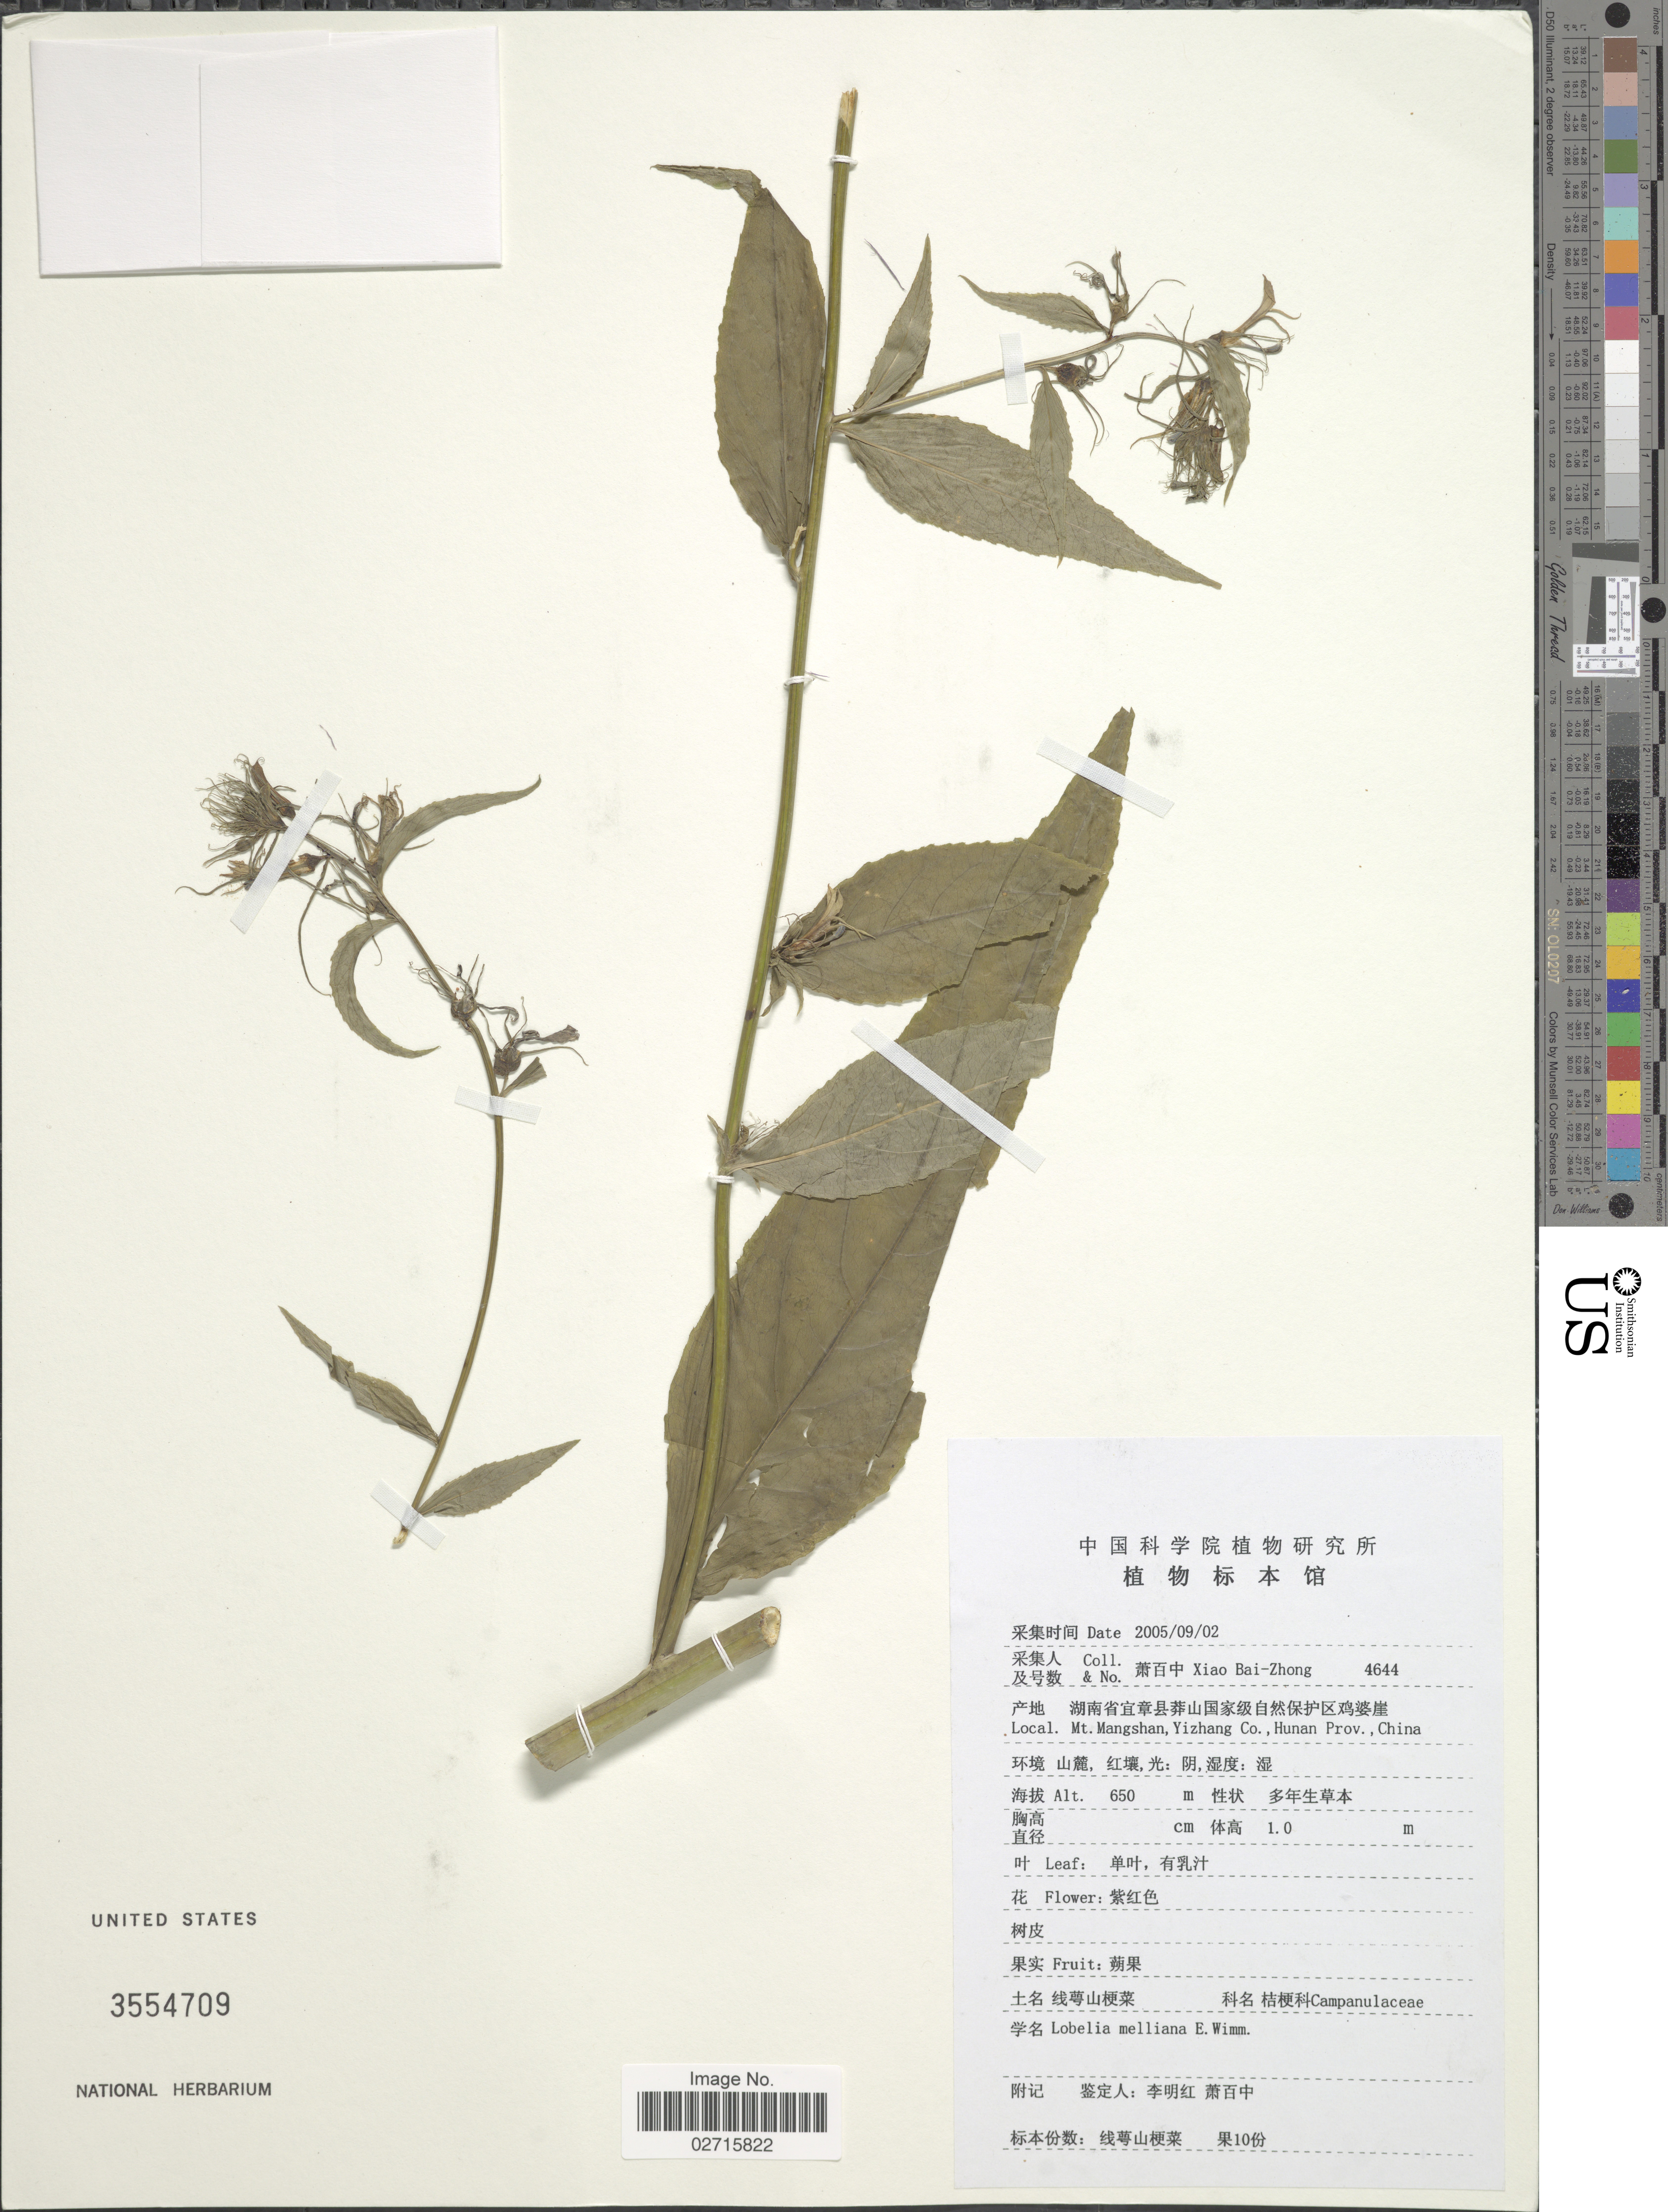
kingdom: Plantae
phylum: Tracheophyta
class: Magnoliopsida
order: Asterales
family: Campanulaceae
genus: Lobelia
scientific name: Lobelia melliana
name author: E. Wimm.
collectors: B. Z. Xiao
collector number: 4644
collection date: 2005-09-02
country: China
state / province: Hunan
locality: Mt. Mangshan, Yizhang Co.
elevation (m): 650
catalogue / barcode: US 3554709